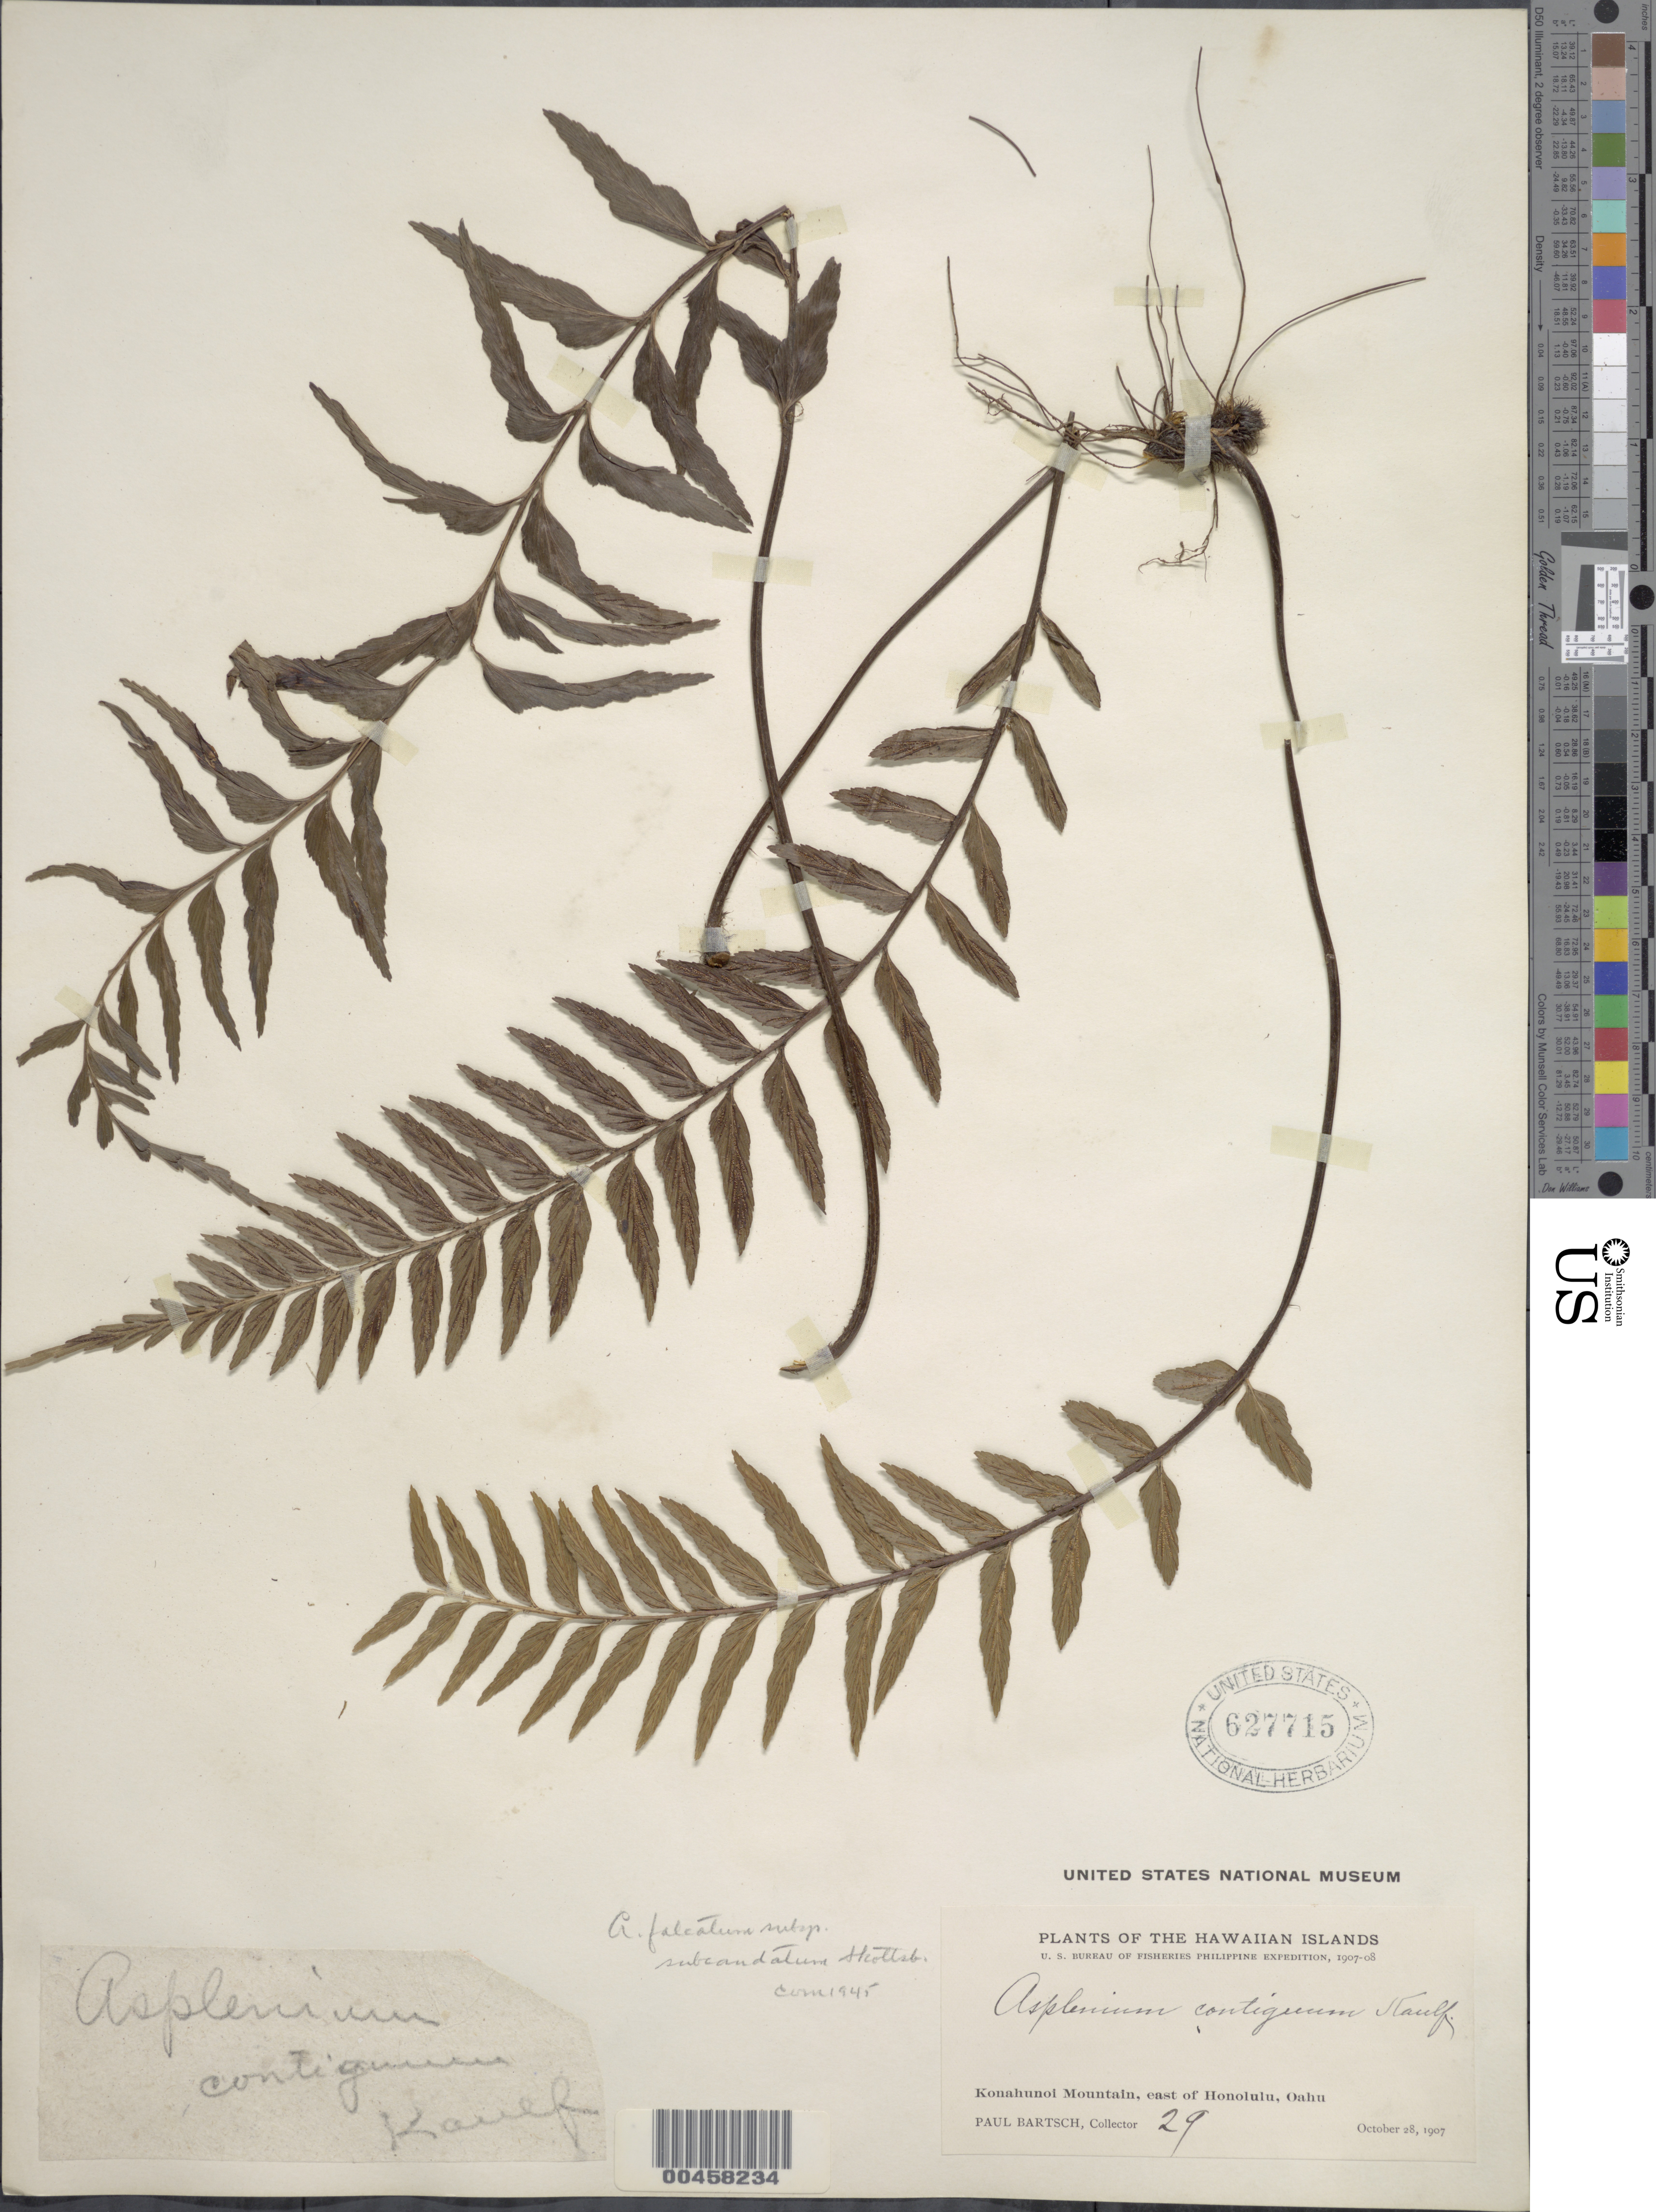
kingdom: Plantae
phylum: Tracheophyta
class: Polypodiopsida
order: Polypodiales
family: Aspleniaceae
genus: Asplenium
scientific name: Asplenium polyodon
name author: G. Forst.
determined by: Wagner, W. L., (BOT), Smithsonian Institution - National Museum of Natural History (UNITED STATES)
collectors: P. Bartsch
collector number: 29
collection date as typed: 28 Oct 1907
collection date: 1907-10-28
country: United States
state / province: Hawaii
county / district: Honolulu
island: Oahu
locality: Konahunoi Mountain, east of Honolulu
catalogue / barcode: US 627715